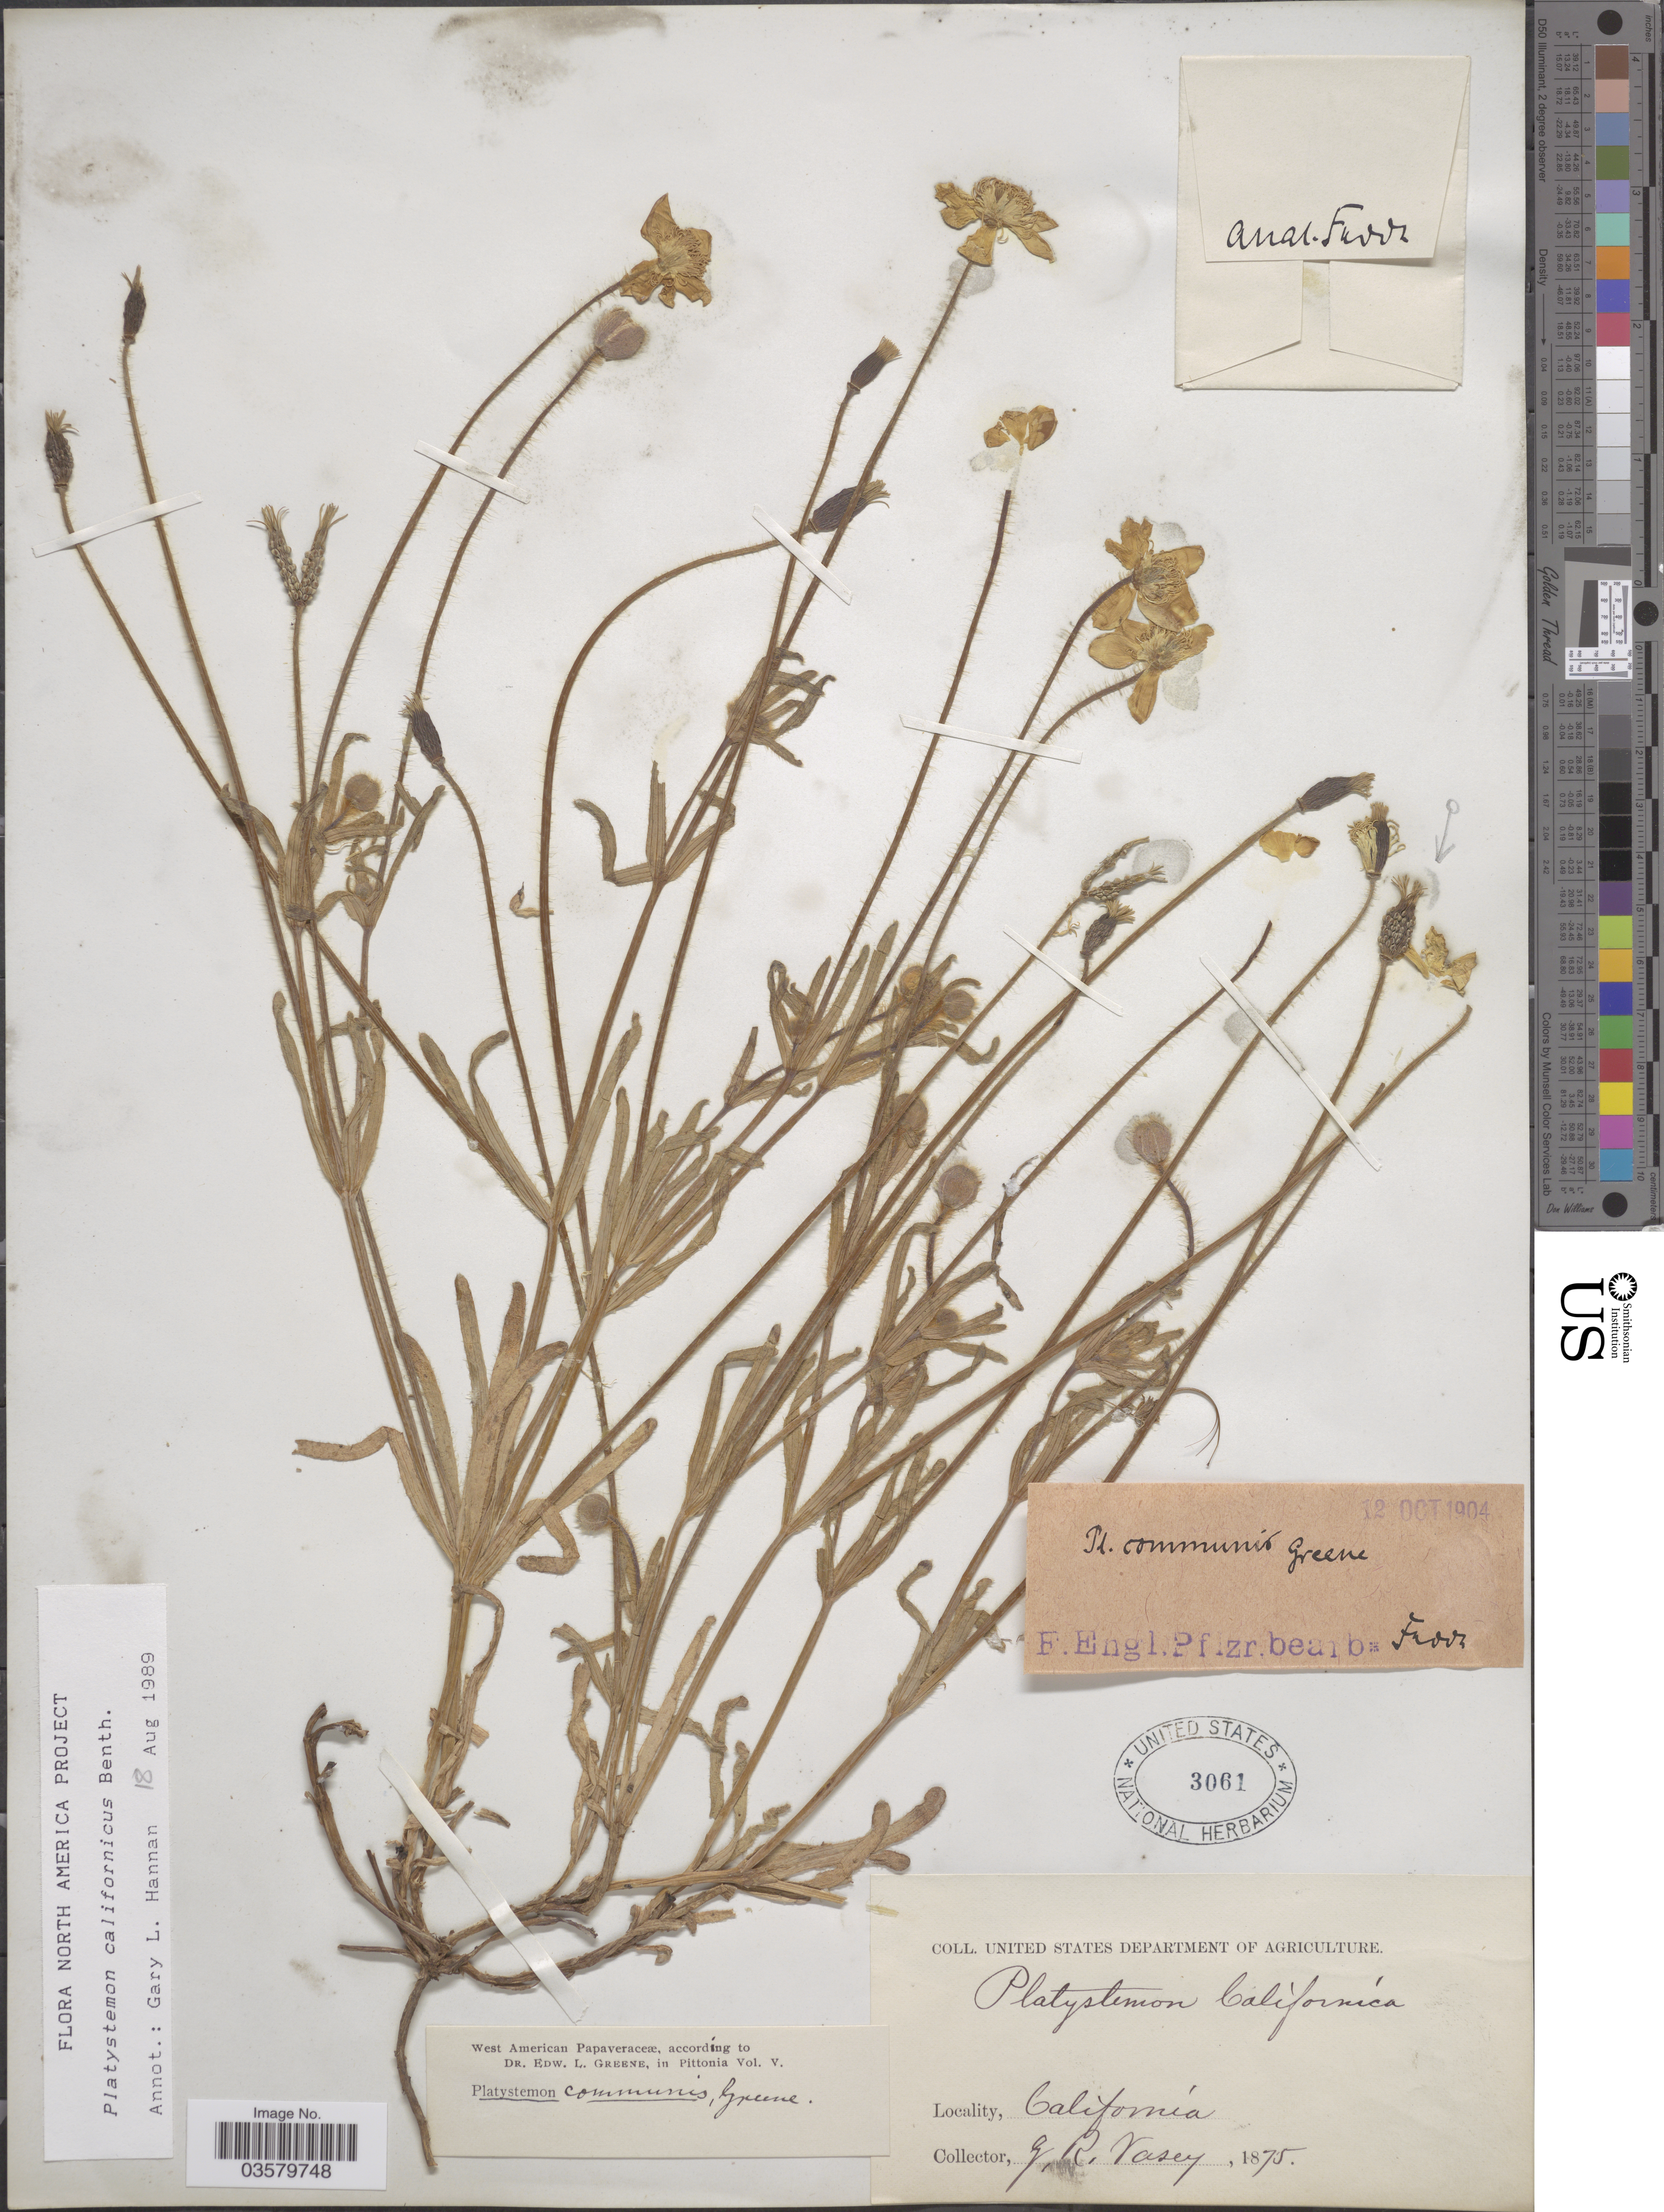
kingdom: Plantae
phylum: Tracheophyta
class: Magnoliopsida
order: Ranunculales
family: Papaveraceae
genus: Platystemon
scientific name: Platystemon californicus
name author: Benth.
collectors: G. R. Vasey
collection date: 1875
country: United States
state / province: California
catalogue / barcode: US 3061